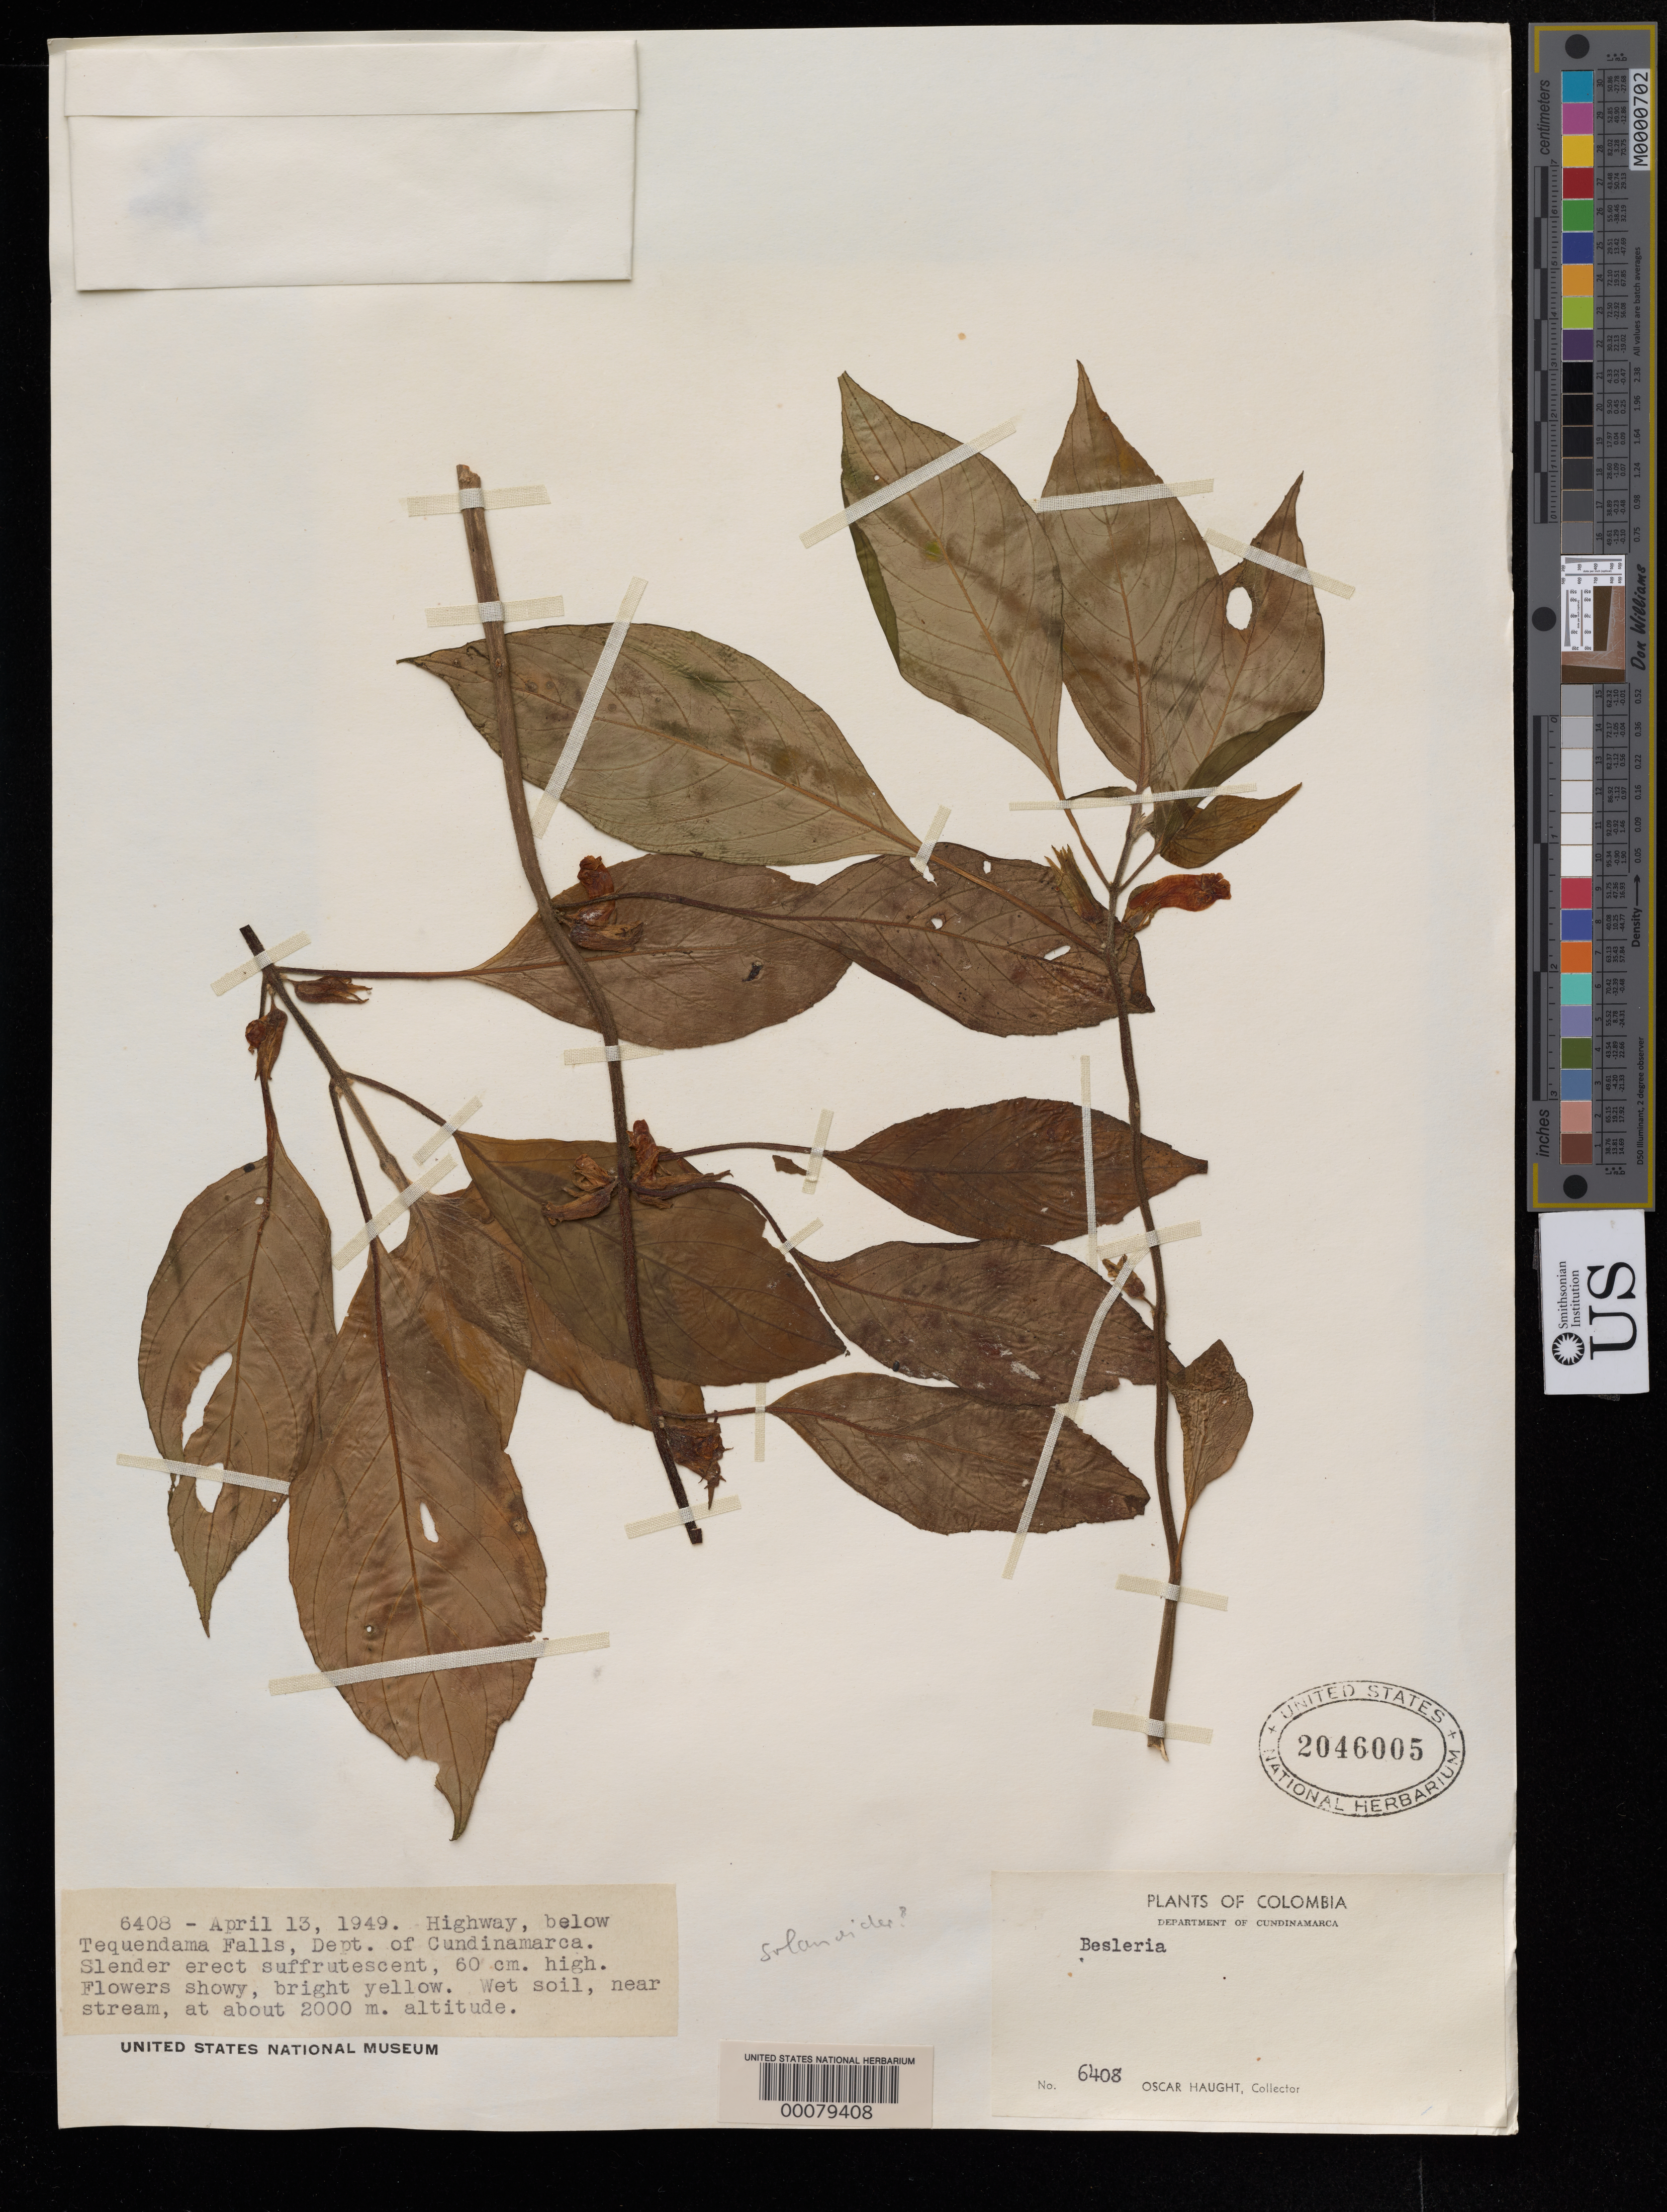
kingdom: Plantae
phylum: Tracheophyta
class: Magnoliopsida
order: Lamiales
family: Gesneriaceae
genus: Besleria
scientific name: Besleria sp.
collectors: O. L. Haught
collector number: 6408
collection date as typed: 13 Apr 1949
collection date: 1949-04-13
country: Colombia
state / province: Cundinamarca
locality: Highway, below Tequendama Falls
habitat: Wet soil, near stream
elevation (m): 2000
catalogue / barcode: US 2046005